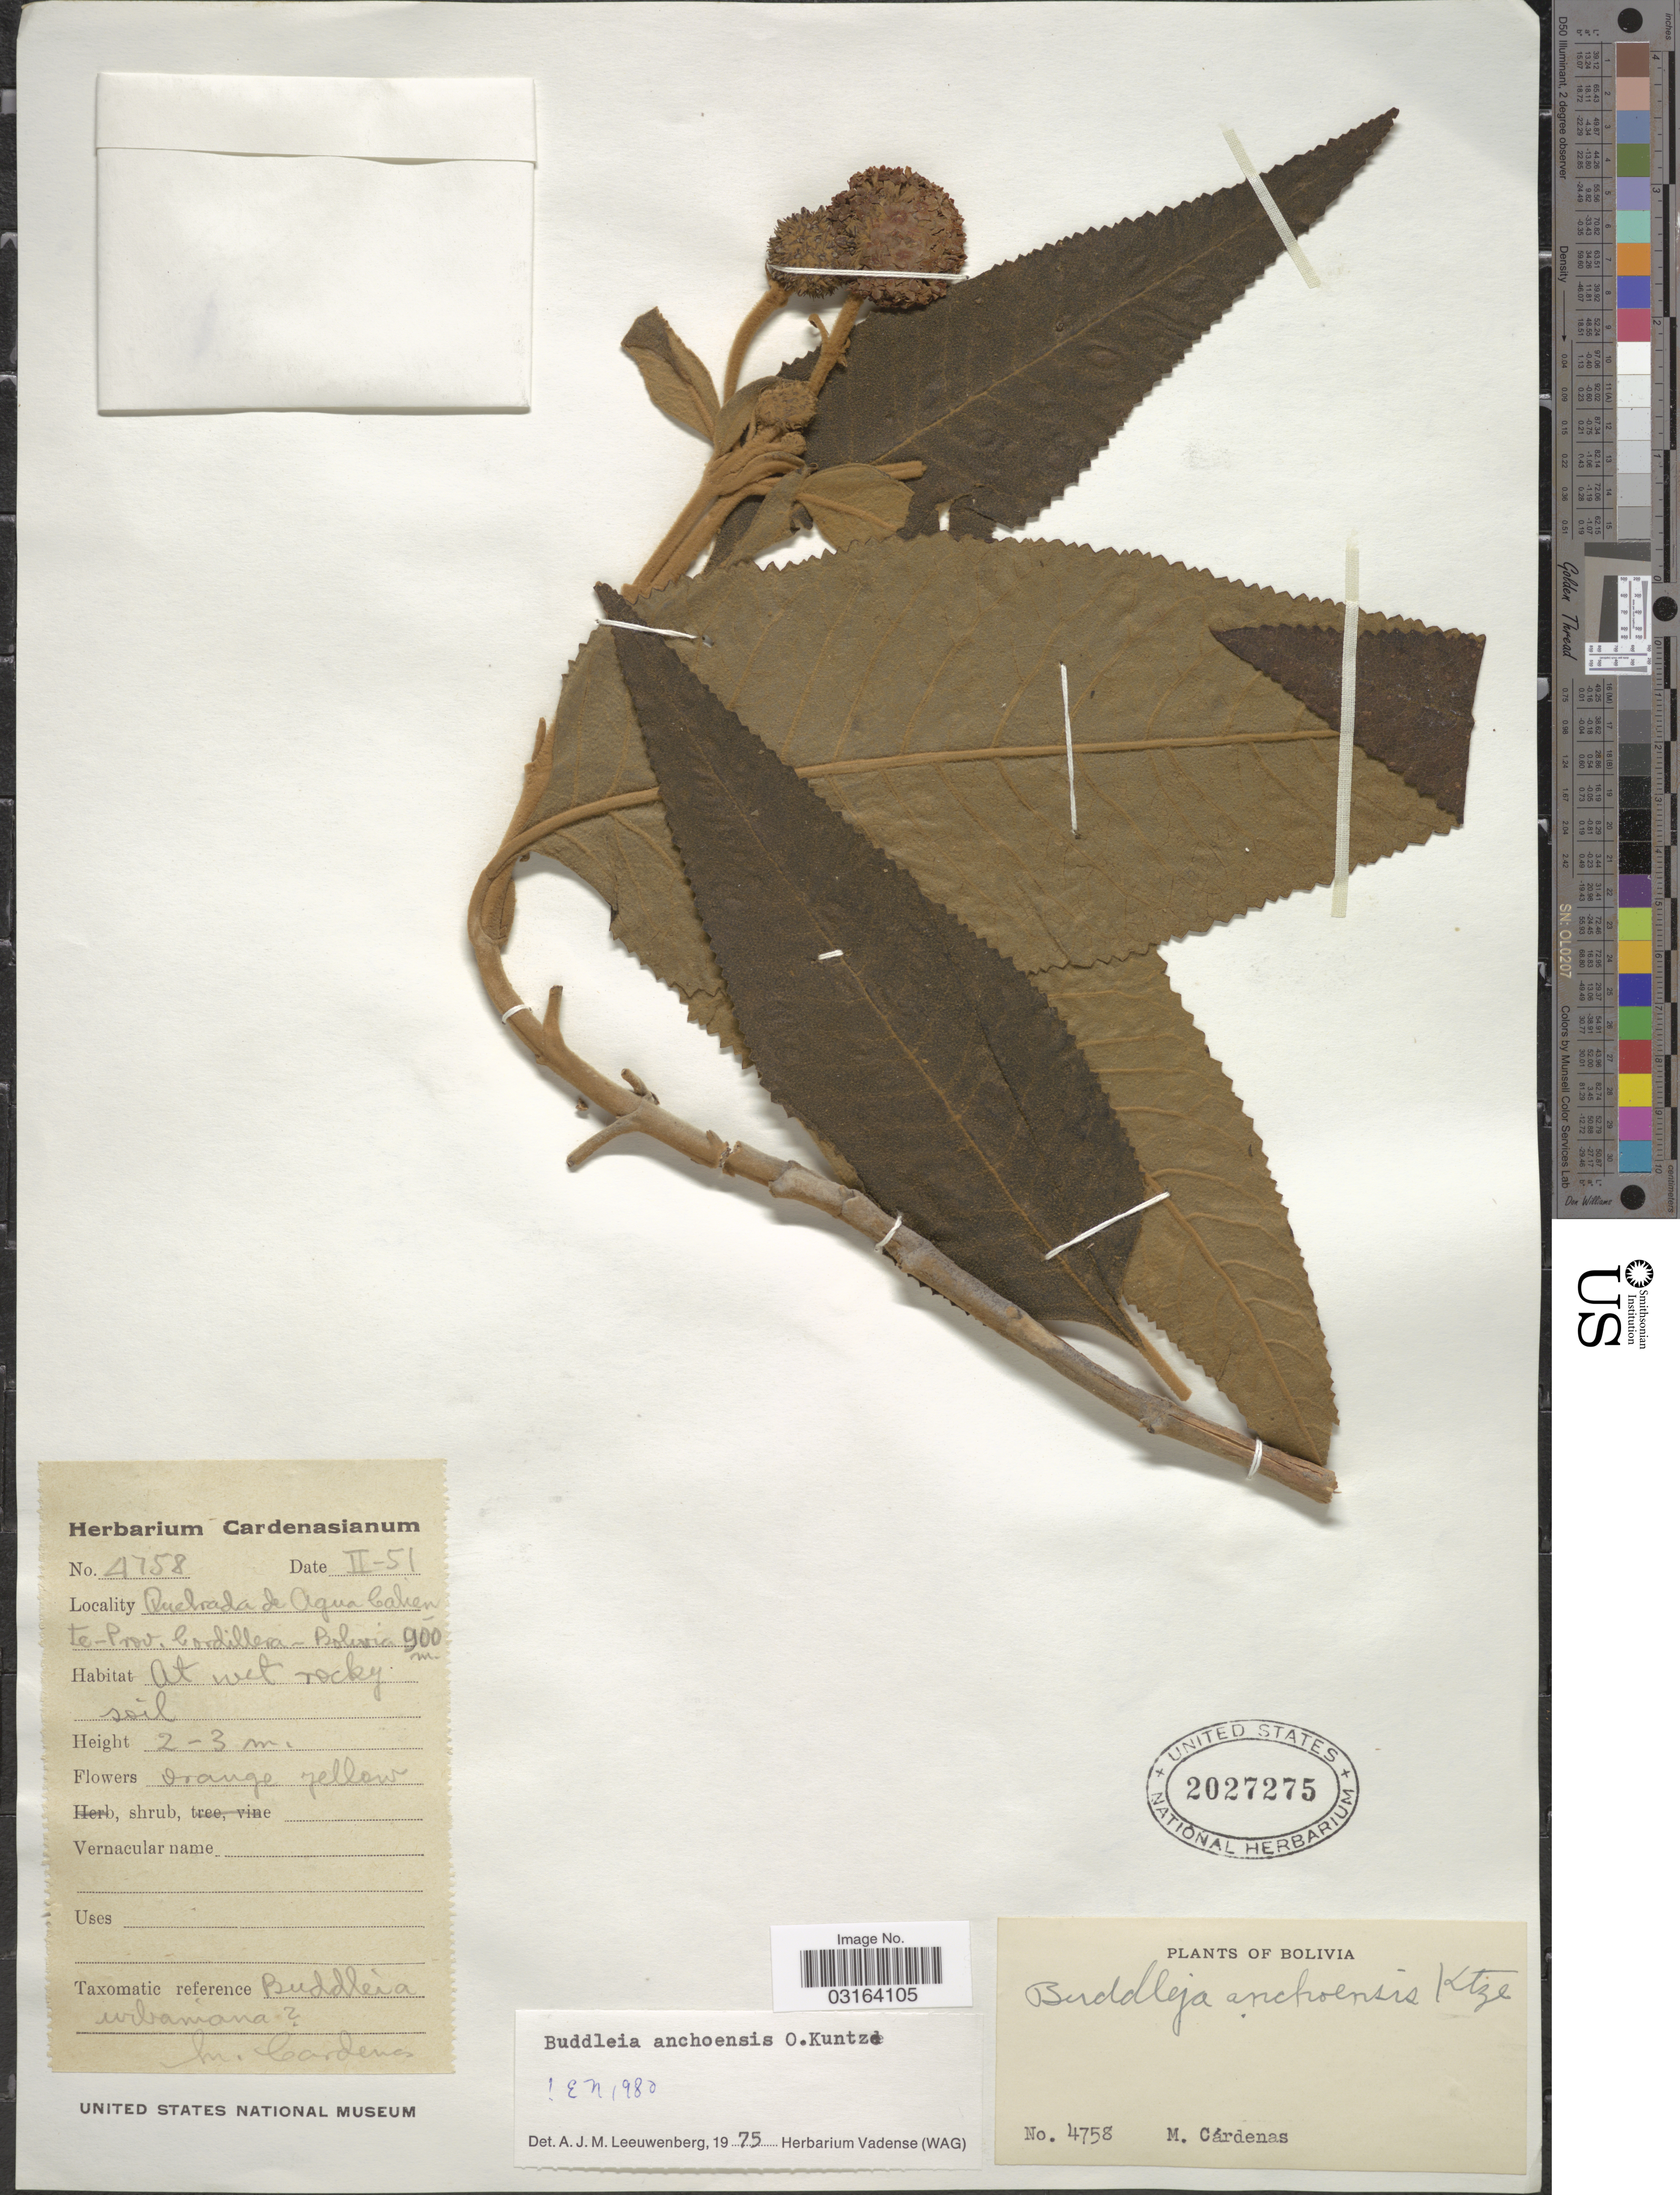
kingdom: Plantae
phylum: Tracheophyta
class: Magnoliopsida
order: Lamiales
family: Scrophulariaceae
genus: Buddleja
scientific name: Buddleja anchoensis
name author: Kuntze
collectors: M. Cárdenas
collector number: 4758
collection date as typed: Transcribed d/m/y: /2/51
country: Bolivia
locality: Quebrada de Agua Caliente - Prov. Cordillera.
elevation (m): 900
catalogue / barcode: US 2027275